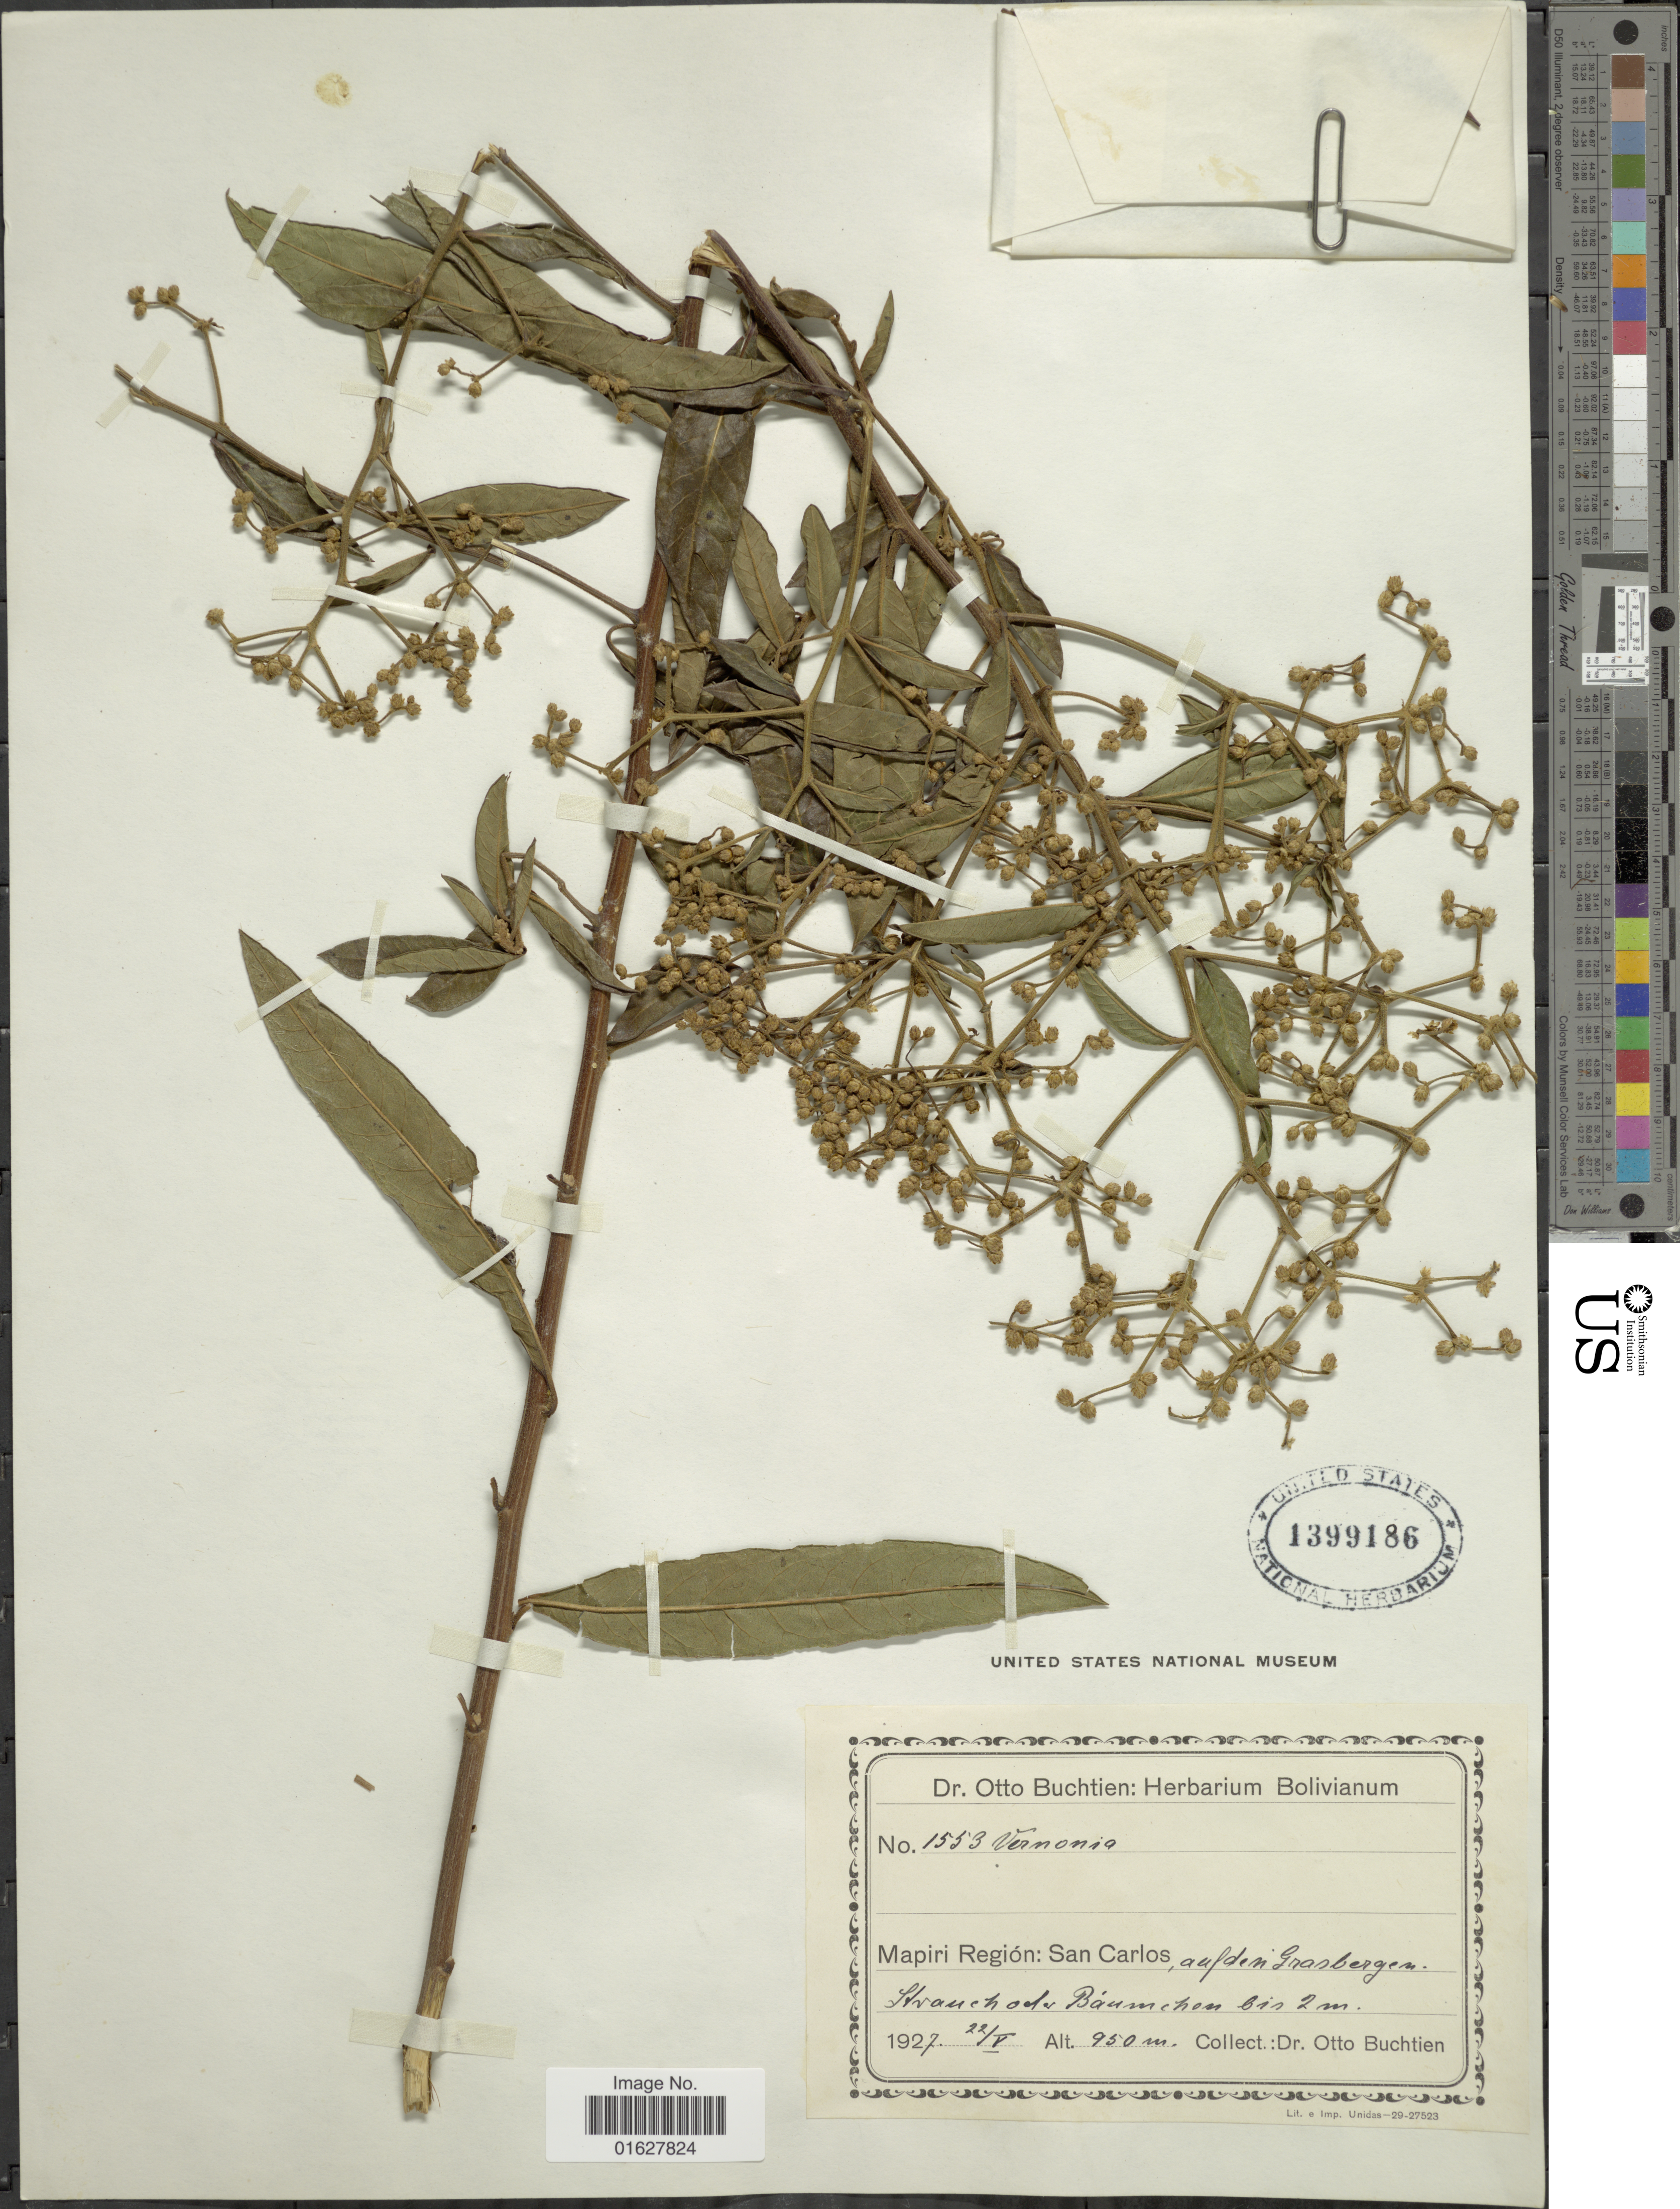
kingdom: Plantae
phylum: Tracheophyta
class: Magnoliopsida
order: Asterales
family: Asteraceae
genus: Vernonanthura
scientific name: Vernonanthura patens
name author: (Kunth) H. Rob.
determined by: Renon, Polla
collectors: O. Buchtien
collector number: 1553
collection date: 1927-05-22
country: Bolivia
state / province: La Paz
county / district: Mapiri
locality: San Carlos, auf der Grasbergen.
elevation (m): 950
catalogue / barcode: US 1399186